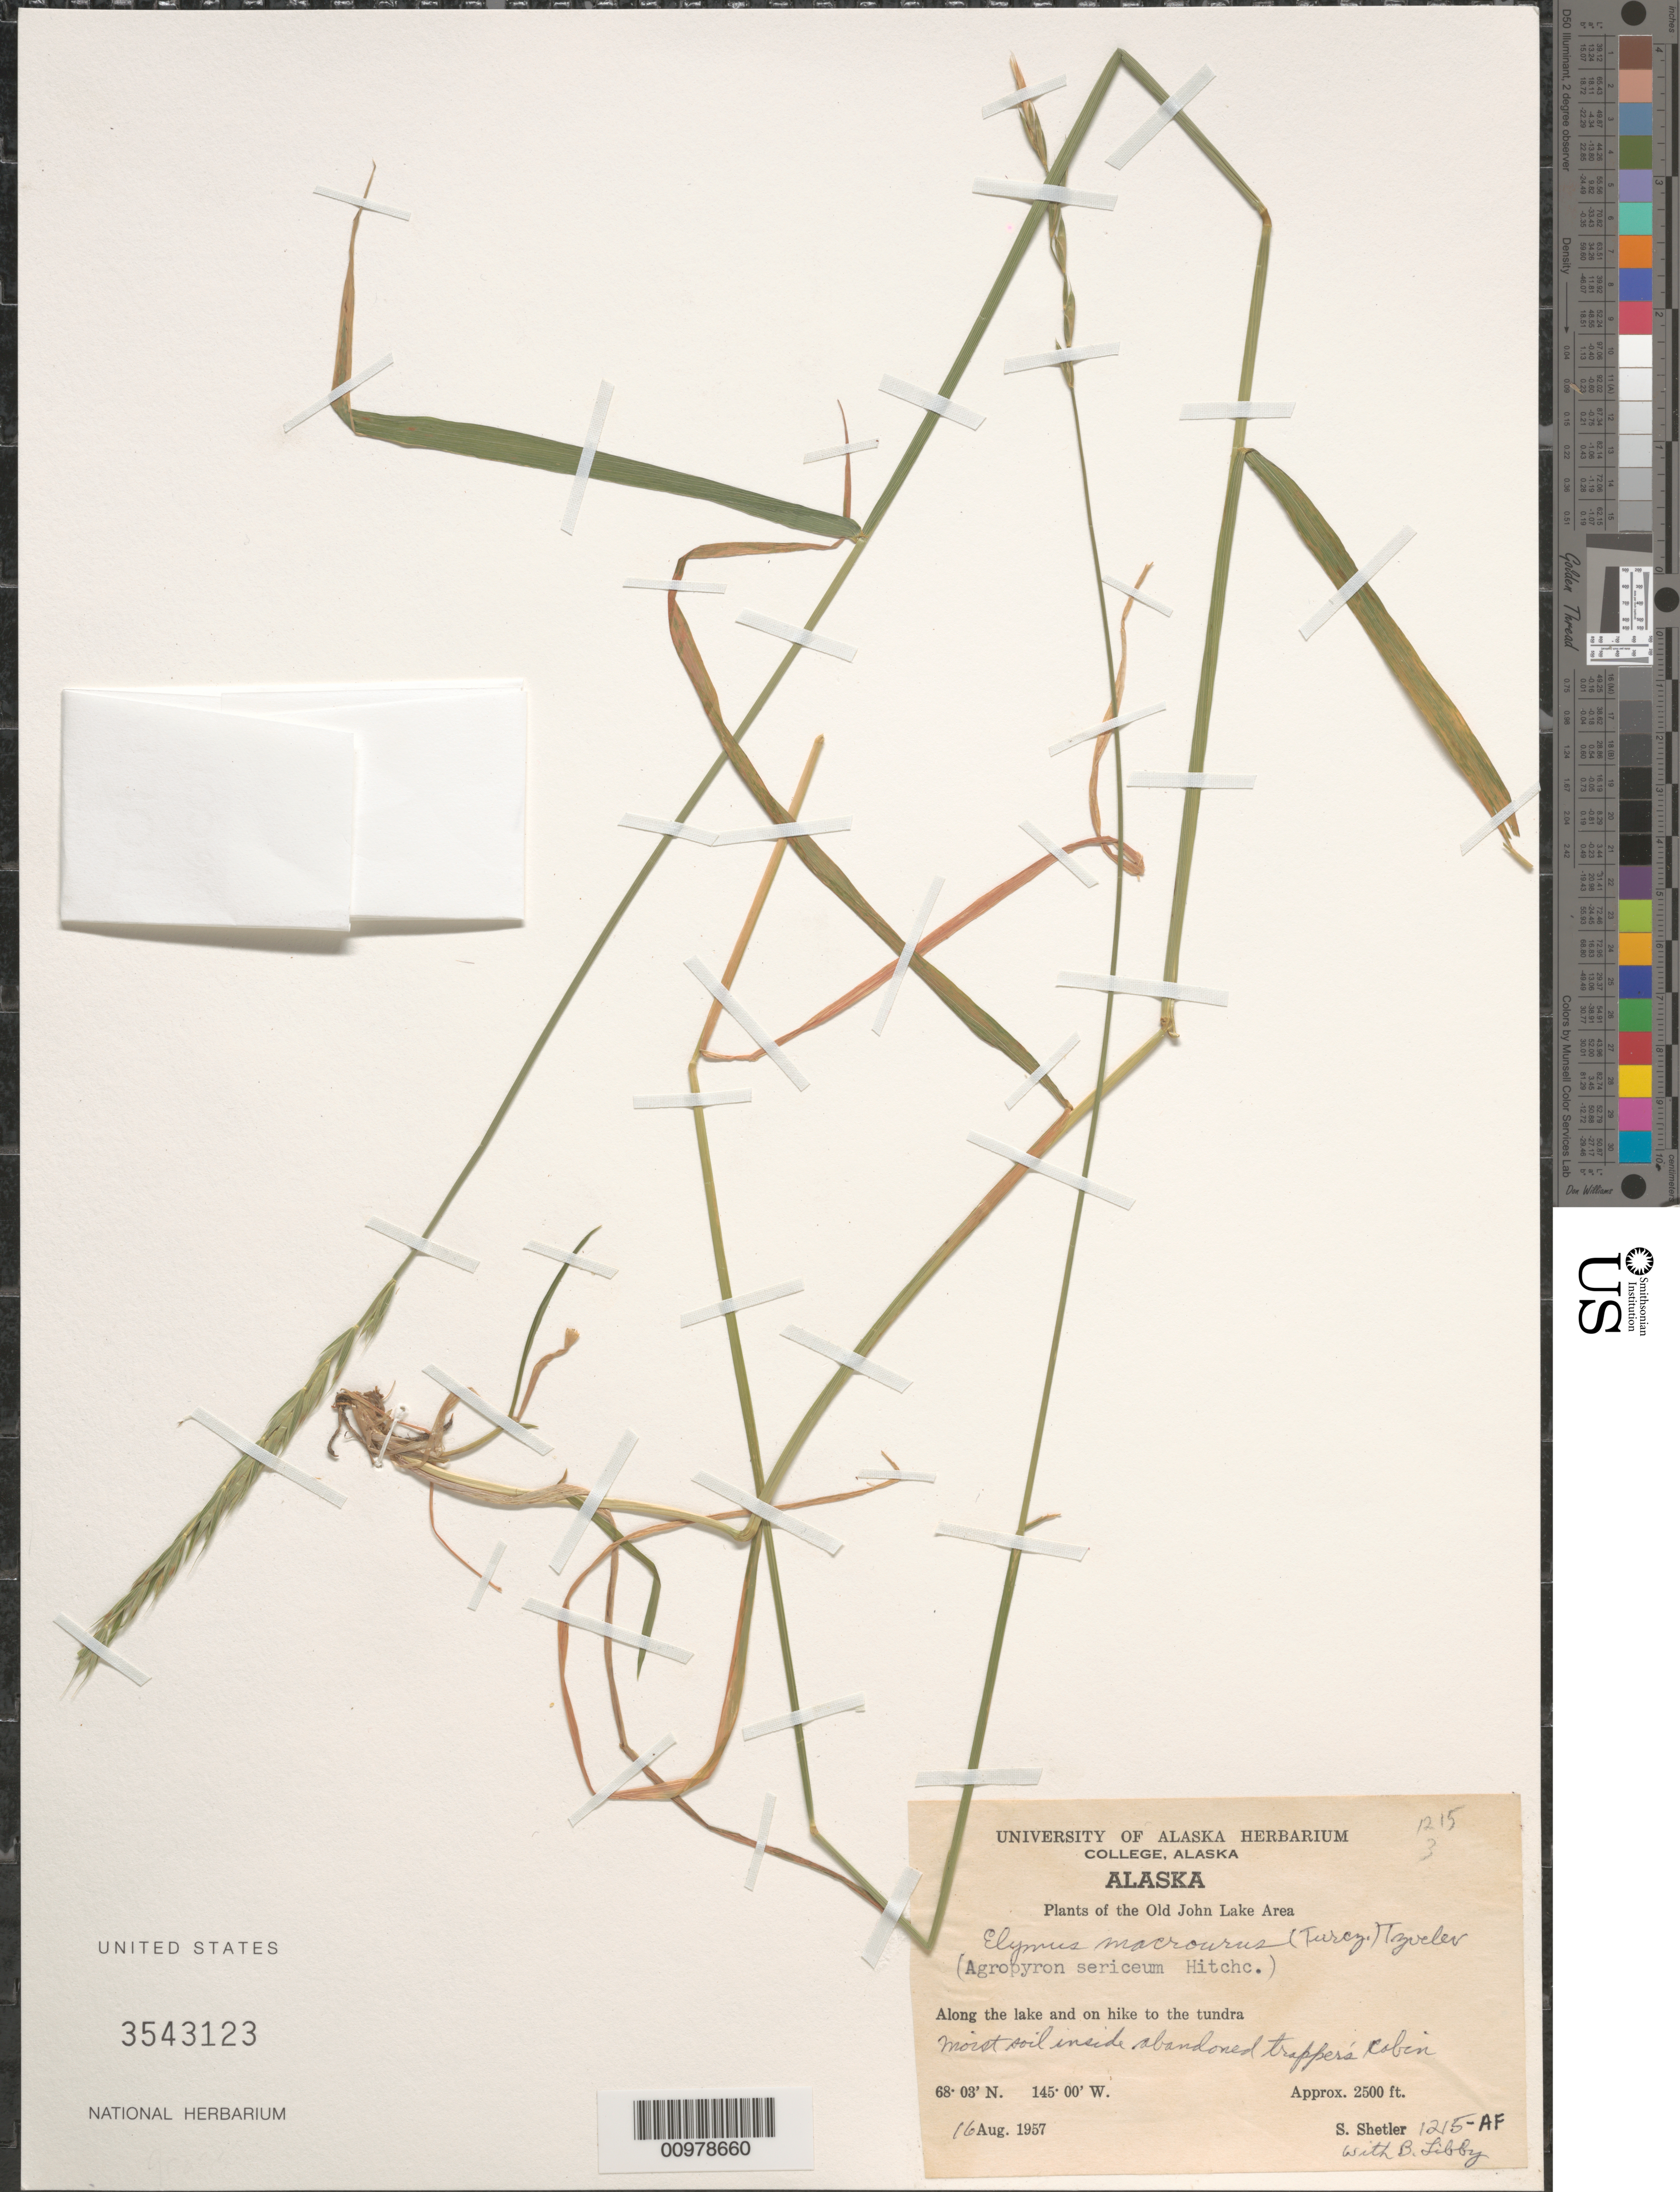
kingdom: Plantae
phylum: Tracheophyta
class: Liliopsida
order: Poales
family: Poaceae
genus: Elymus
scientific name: Elymus macrourus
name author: (Turcz. ex Steud.) Tzvelev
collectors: S. Shetler & B. Libby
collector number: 1215-AF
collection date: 1957-08-16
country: United States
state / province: Alaska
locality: Old John Lake Area. Along the lake and on hike to the tundra. Moist soil inside abandoned trapper's Cabin.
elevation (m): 762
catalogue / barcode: US 3543123